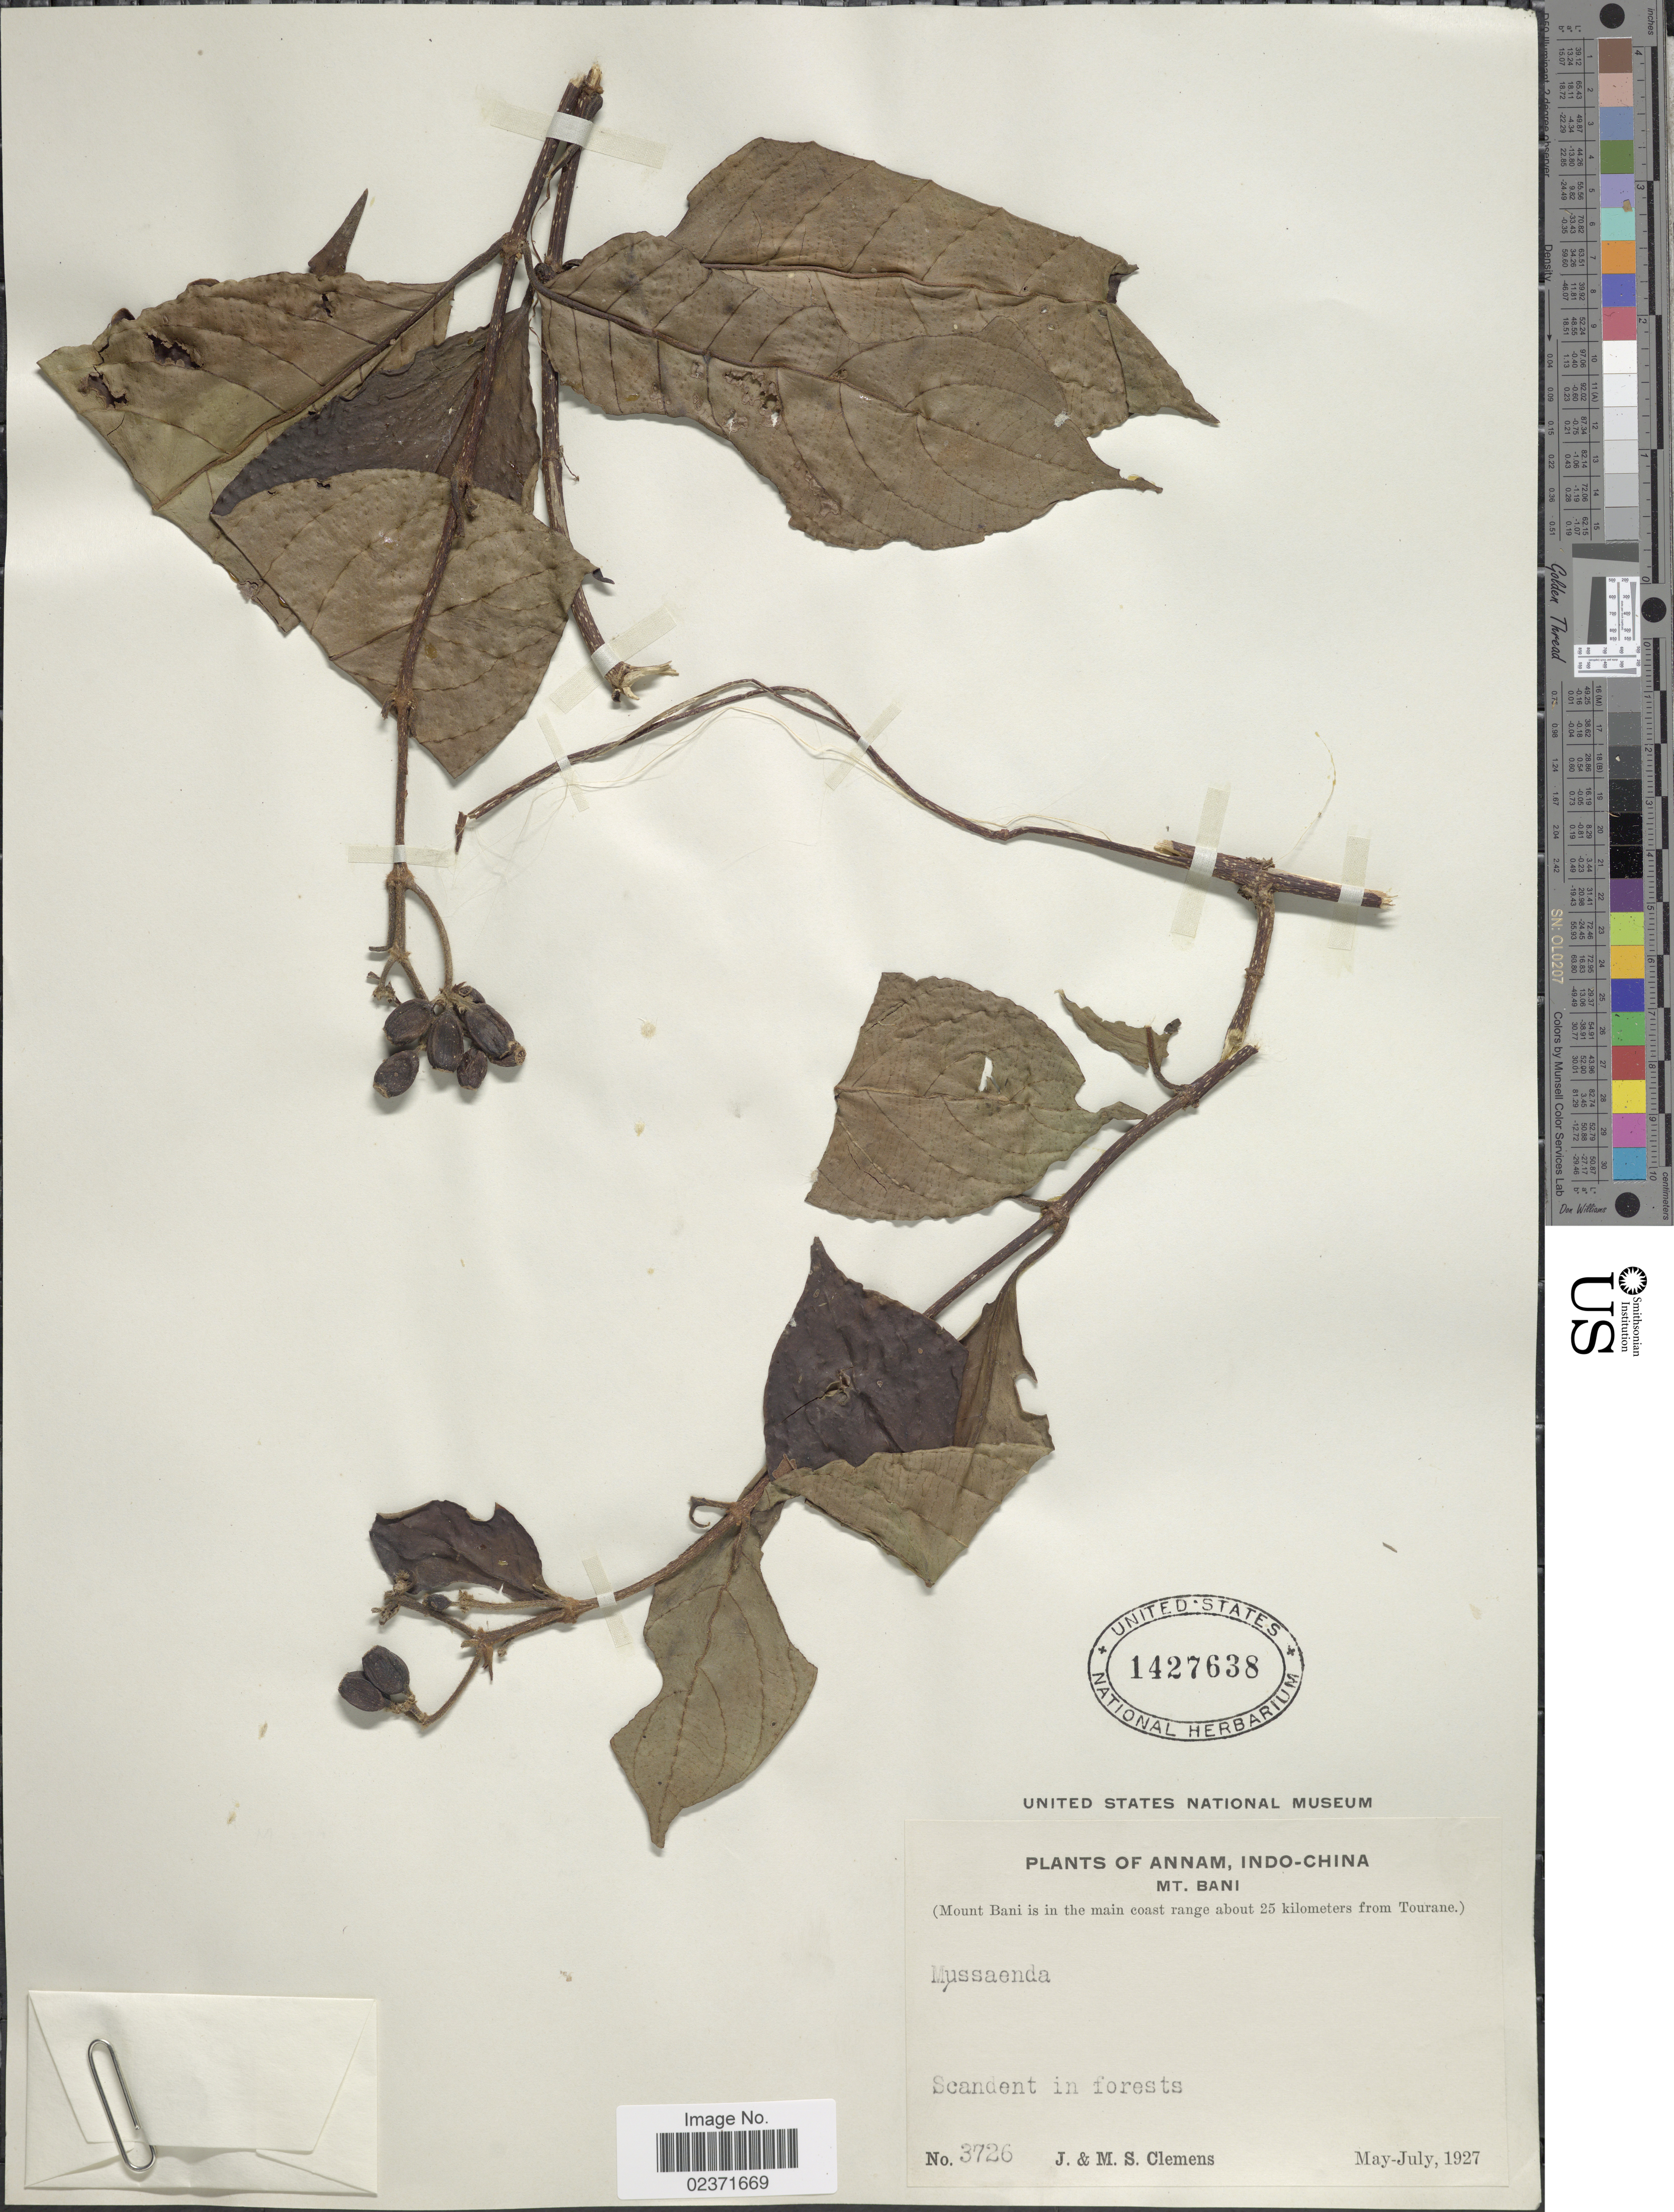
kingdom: Plantae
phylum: Tracheophyta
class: Magnoliopsida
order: Gentianales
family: Rubiaceae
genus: Mussaenda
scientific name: Mussaenda sp.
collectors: J. Clemens & M. S. Clemens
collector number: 3726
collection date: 1927-05/1927-07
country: Vietnam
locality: Annam, Indo-China. Mt. Bani. (Mount Bani is in the main coast range about 25 kilometers from Tourane)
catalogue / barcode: US 1427638